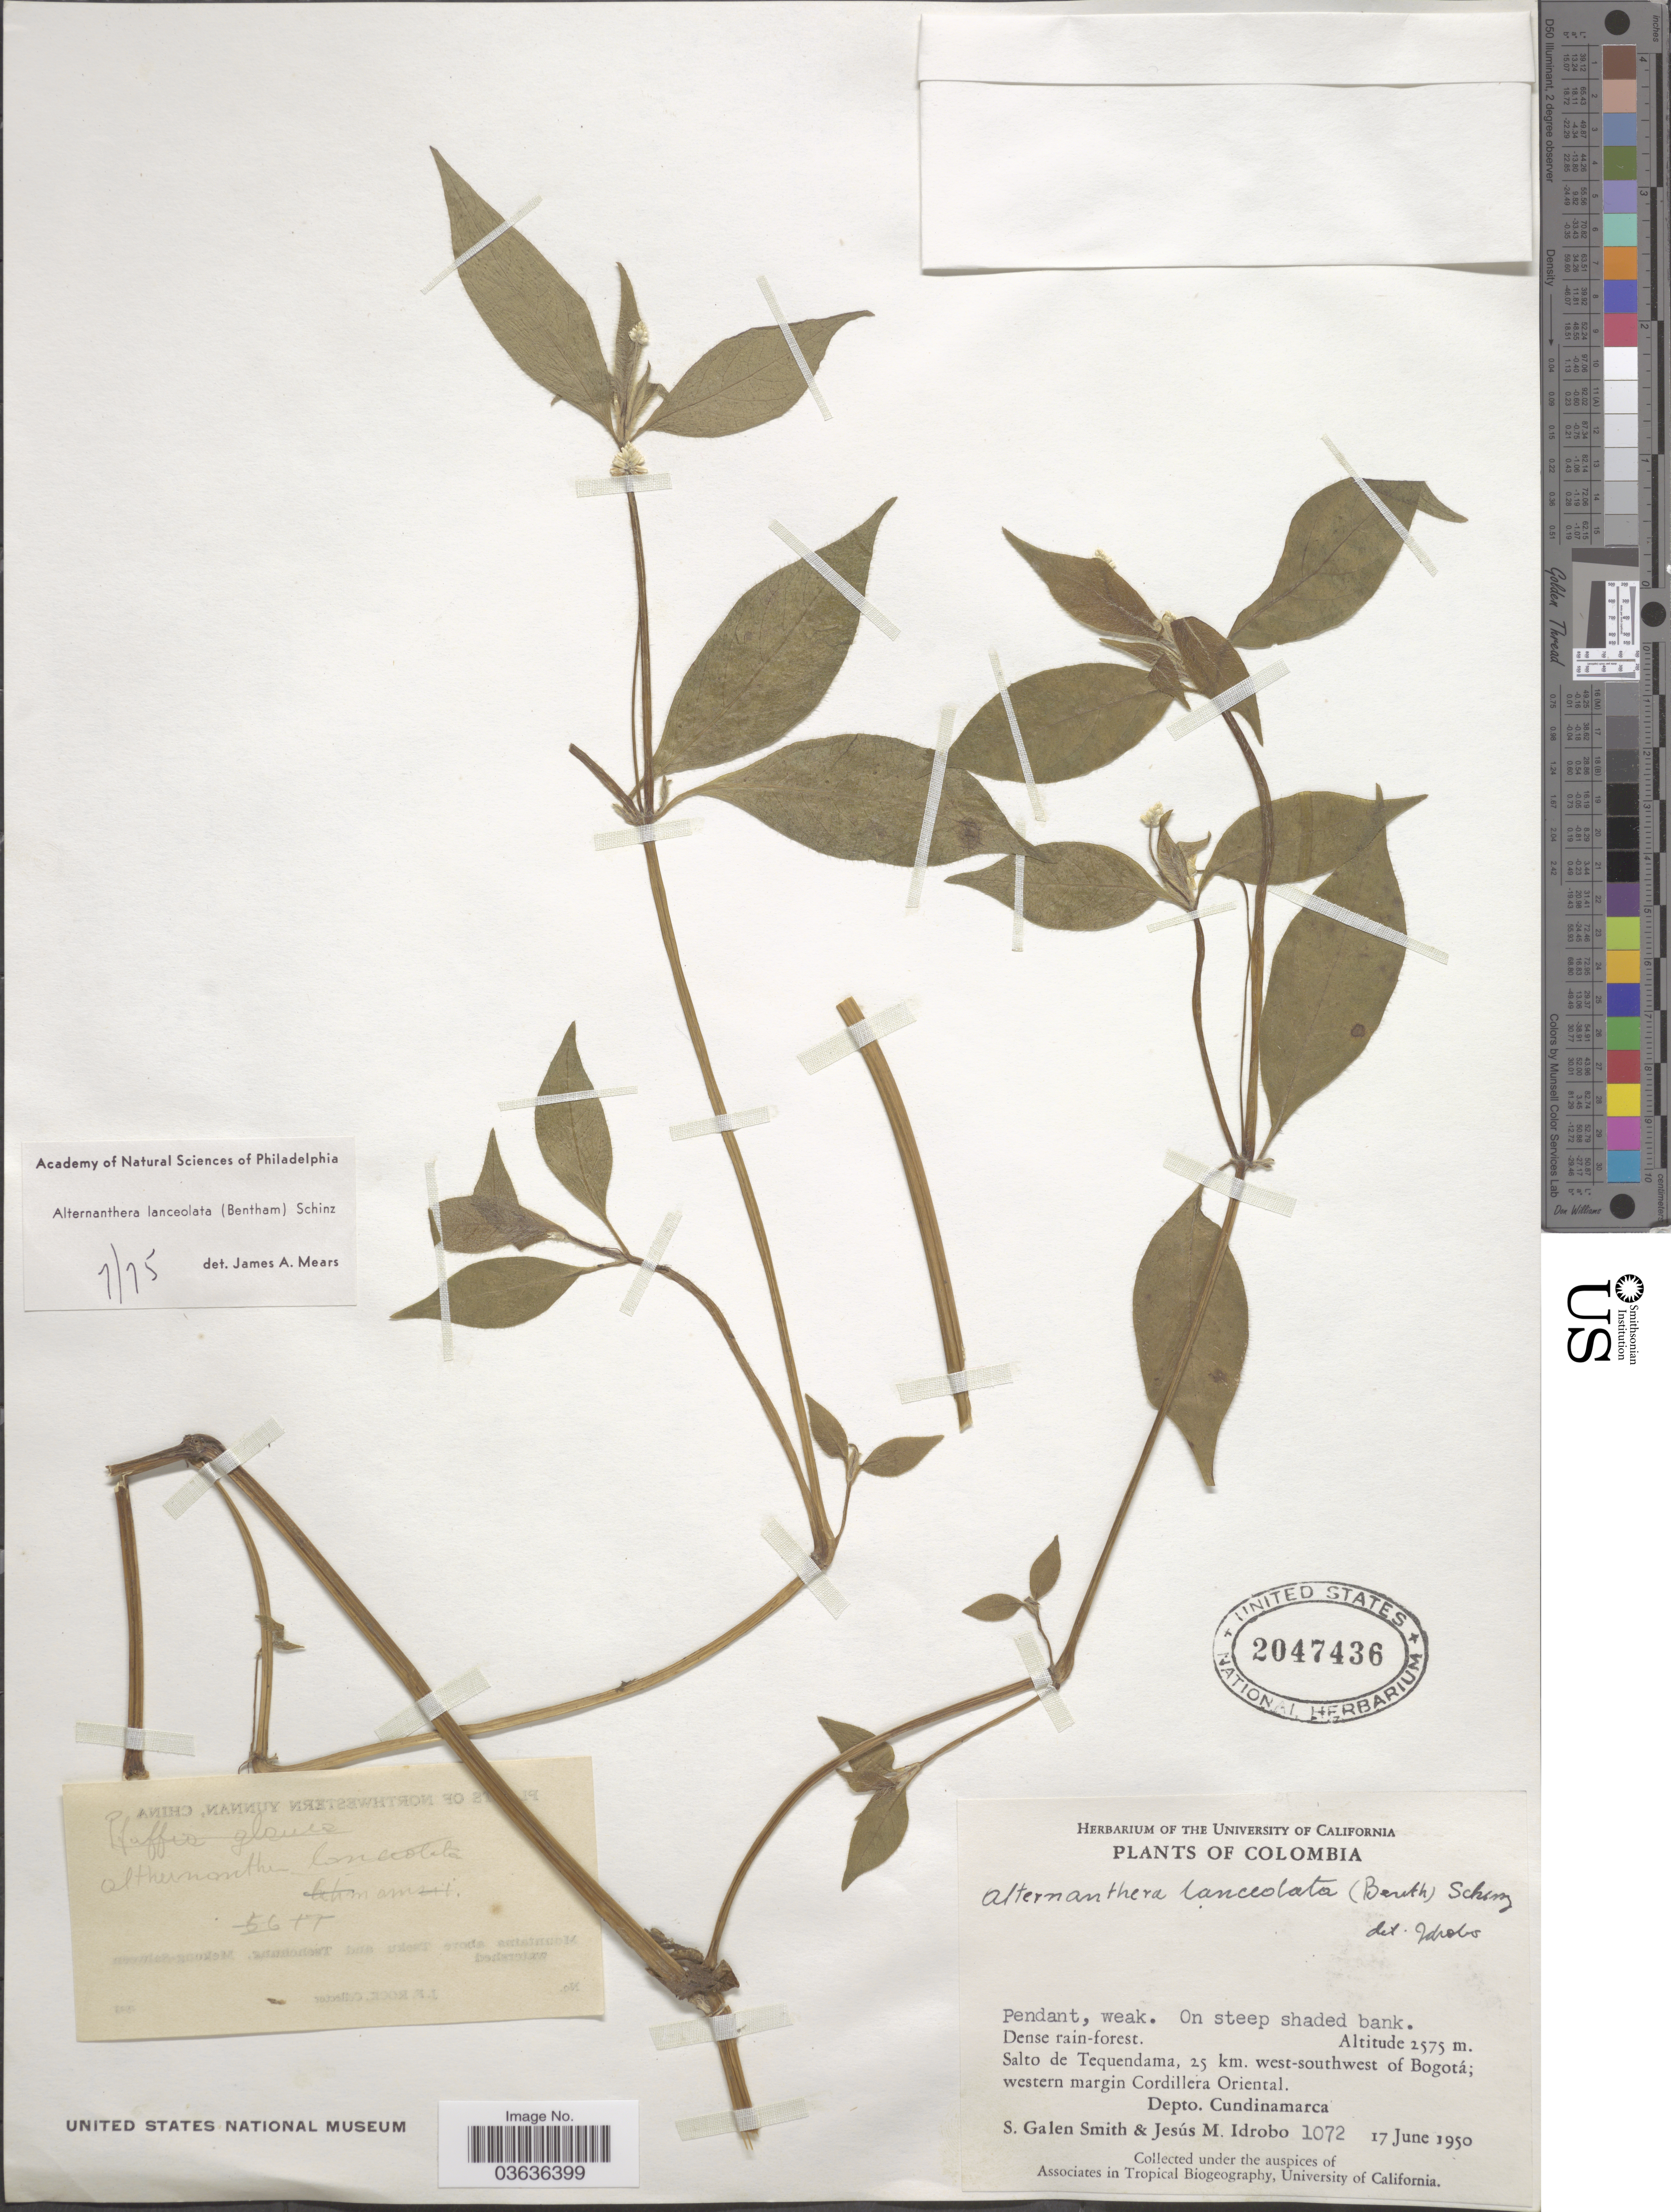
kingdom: Plantae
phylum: Tracheophyta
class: Magnoliopsida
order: Caryophyllales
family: Amaranthaceae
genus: Alternanthera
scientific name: Alternanthera lanceolata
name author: (Benth.) Schinz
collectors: S. G. Smith & J. M. Idrobo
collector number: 1072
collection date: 1950-06-17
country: Colombia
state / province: Cundinamarca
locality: Salto de Tequendama, 25 km. west-southwest of Bogotá; western margin Cordillera Oriental. Depto. Cundinamarca.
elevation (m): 2575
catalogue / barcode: US 2047436